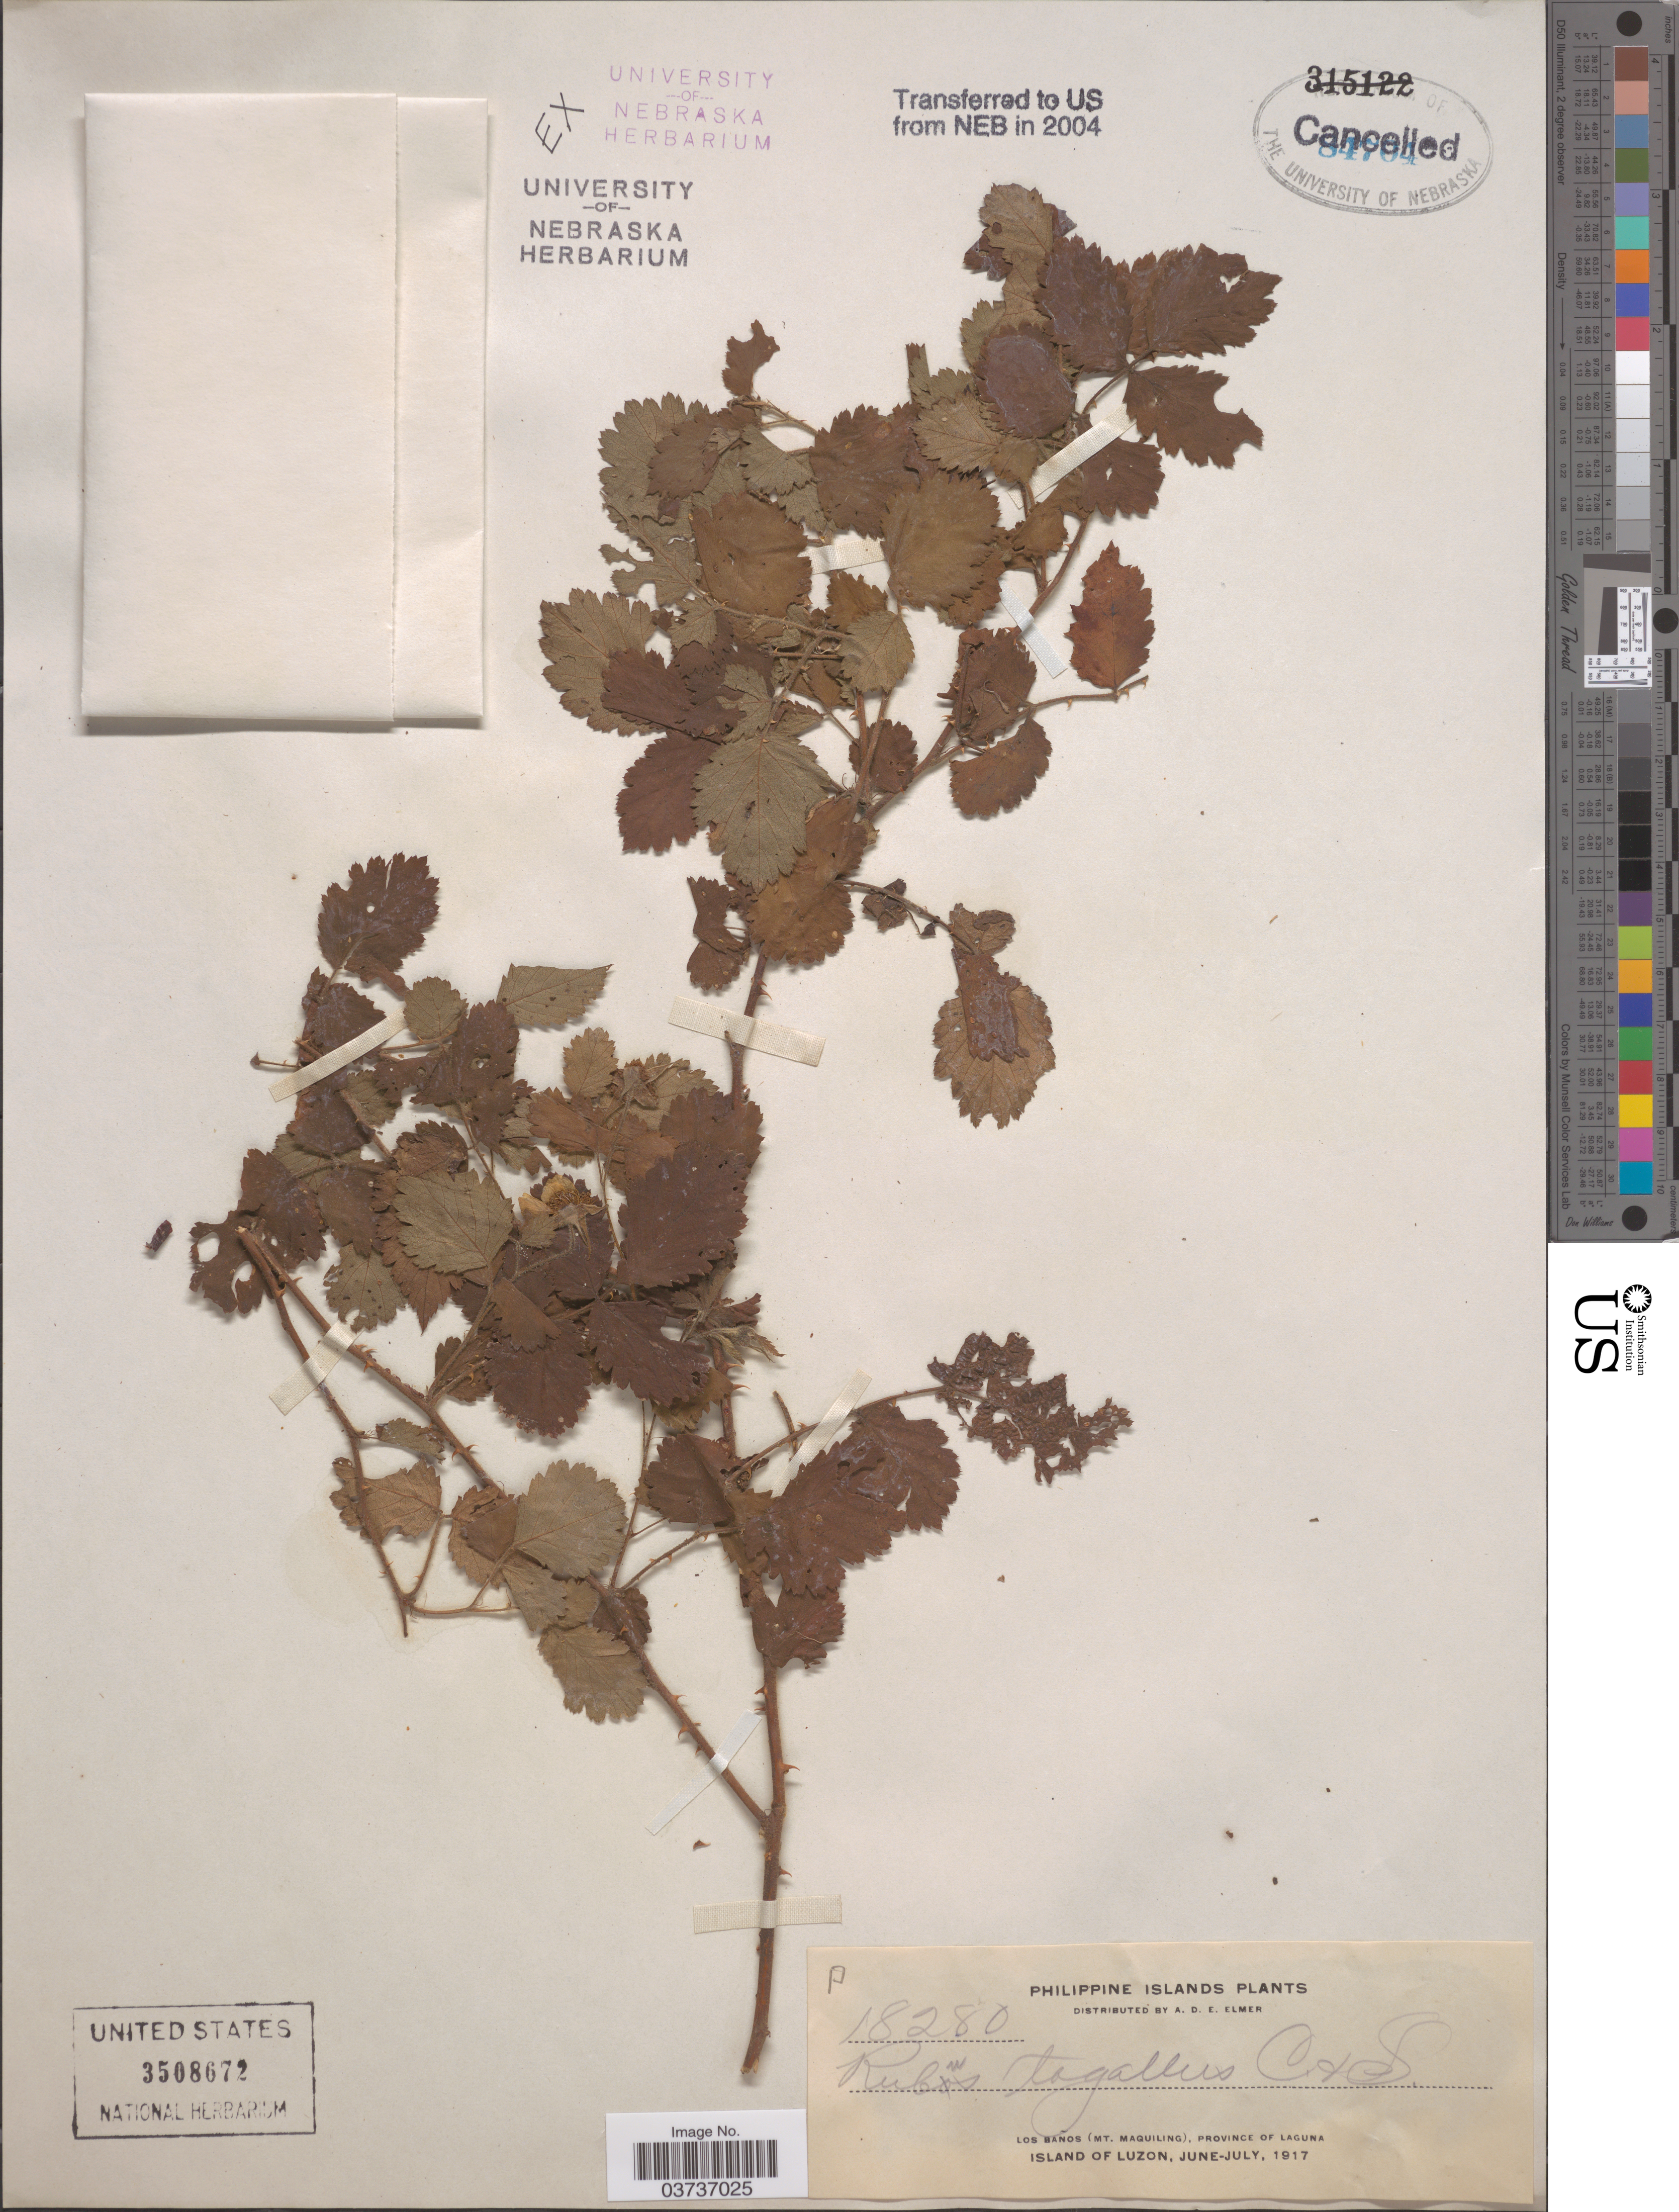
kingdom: Plantae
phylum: Tracheophyta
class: Magnoliopsida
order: Rosales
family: Rosaceae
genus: Rubus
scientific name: Rubus tagallus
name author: Cham. & Schltdl.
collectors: A. D. E. Elmer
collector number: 18280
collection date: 1917-06/1917-07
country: Philippines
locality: Los Baños (Mt. Maquiling), Province of Laguna. Island of Luzon.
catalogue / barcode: US 3508672